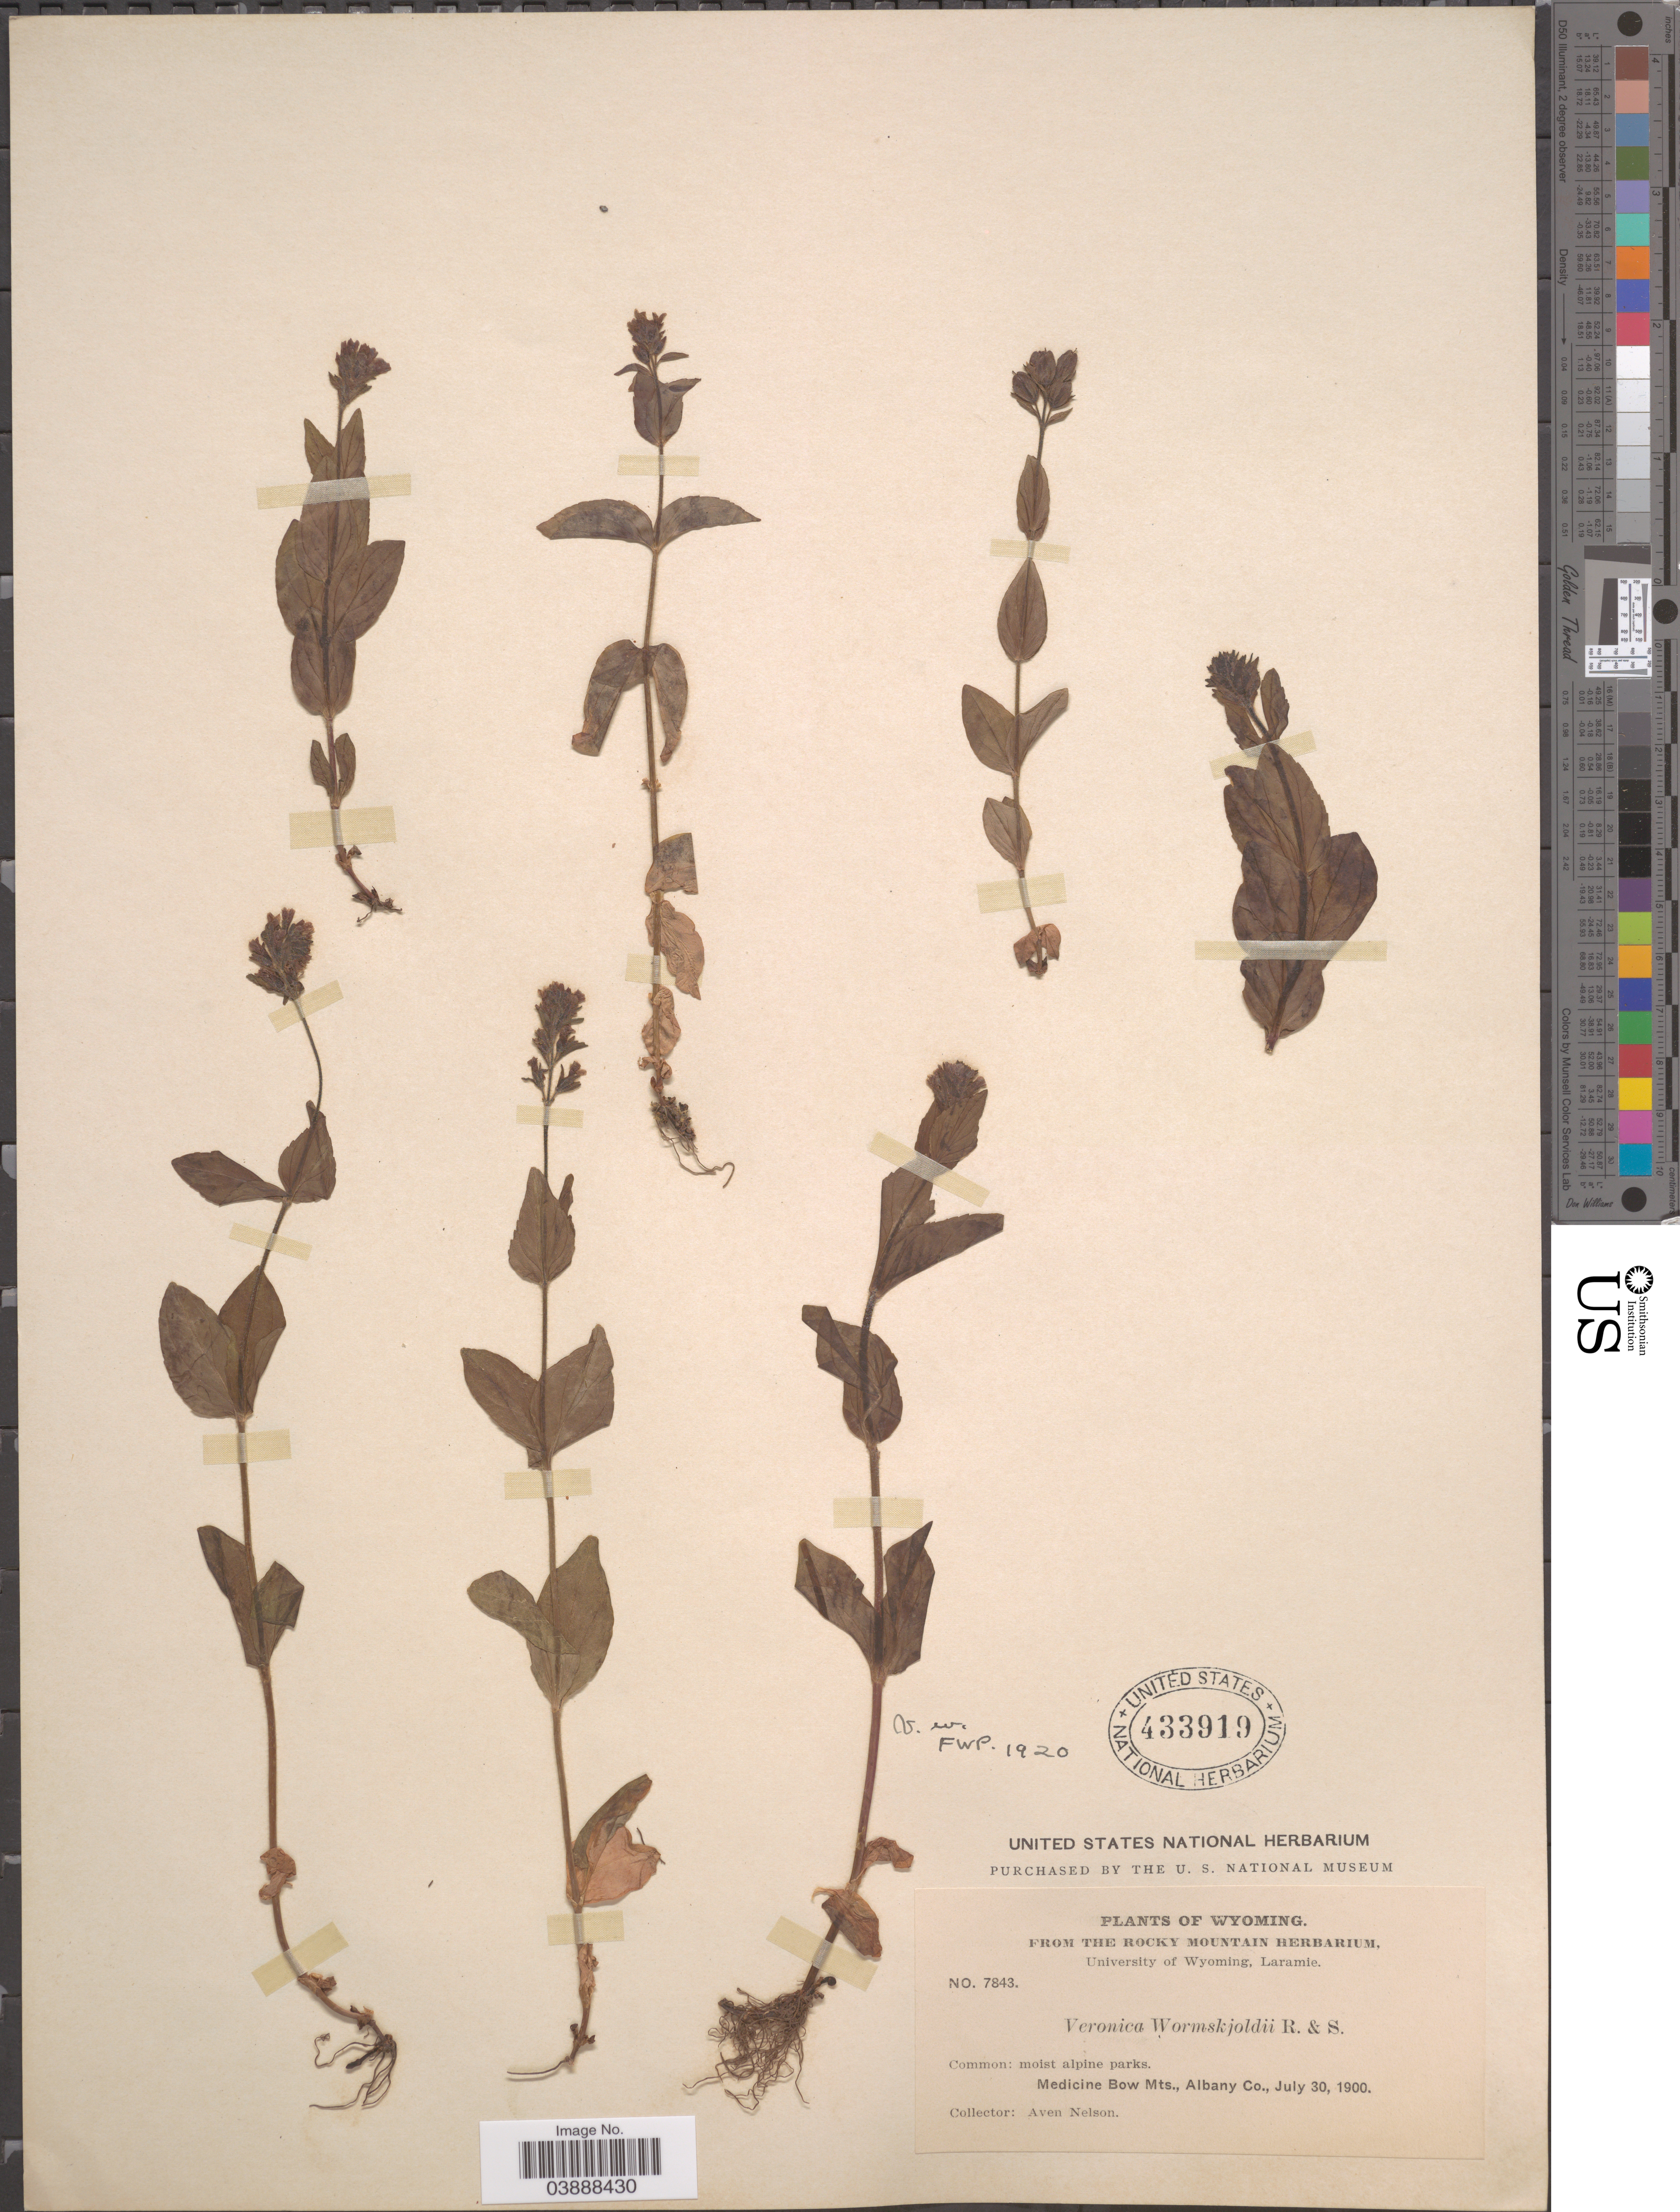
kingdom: Plantae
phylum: Tracheophyta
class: Magnoliopsida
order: Lamiales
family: Plantaginaceae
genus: Veronica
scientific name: Veronica wormskjoldii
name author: Roem. & Schult.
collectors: A. Nelson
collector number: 7843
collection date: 1900-07-30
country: United States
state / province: Wyoming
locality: Medicine Bow Mts., Albany Co.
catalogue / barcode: US 433919